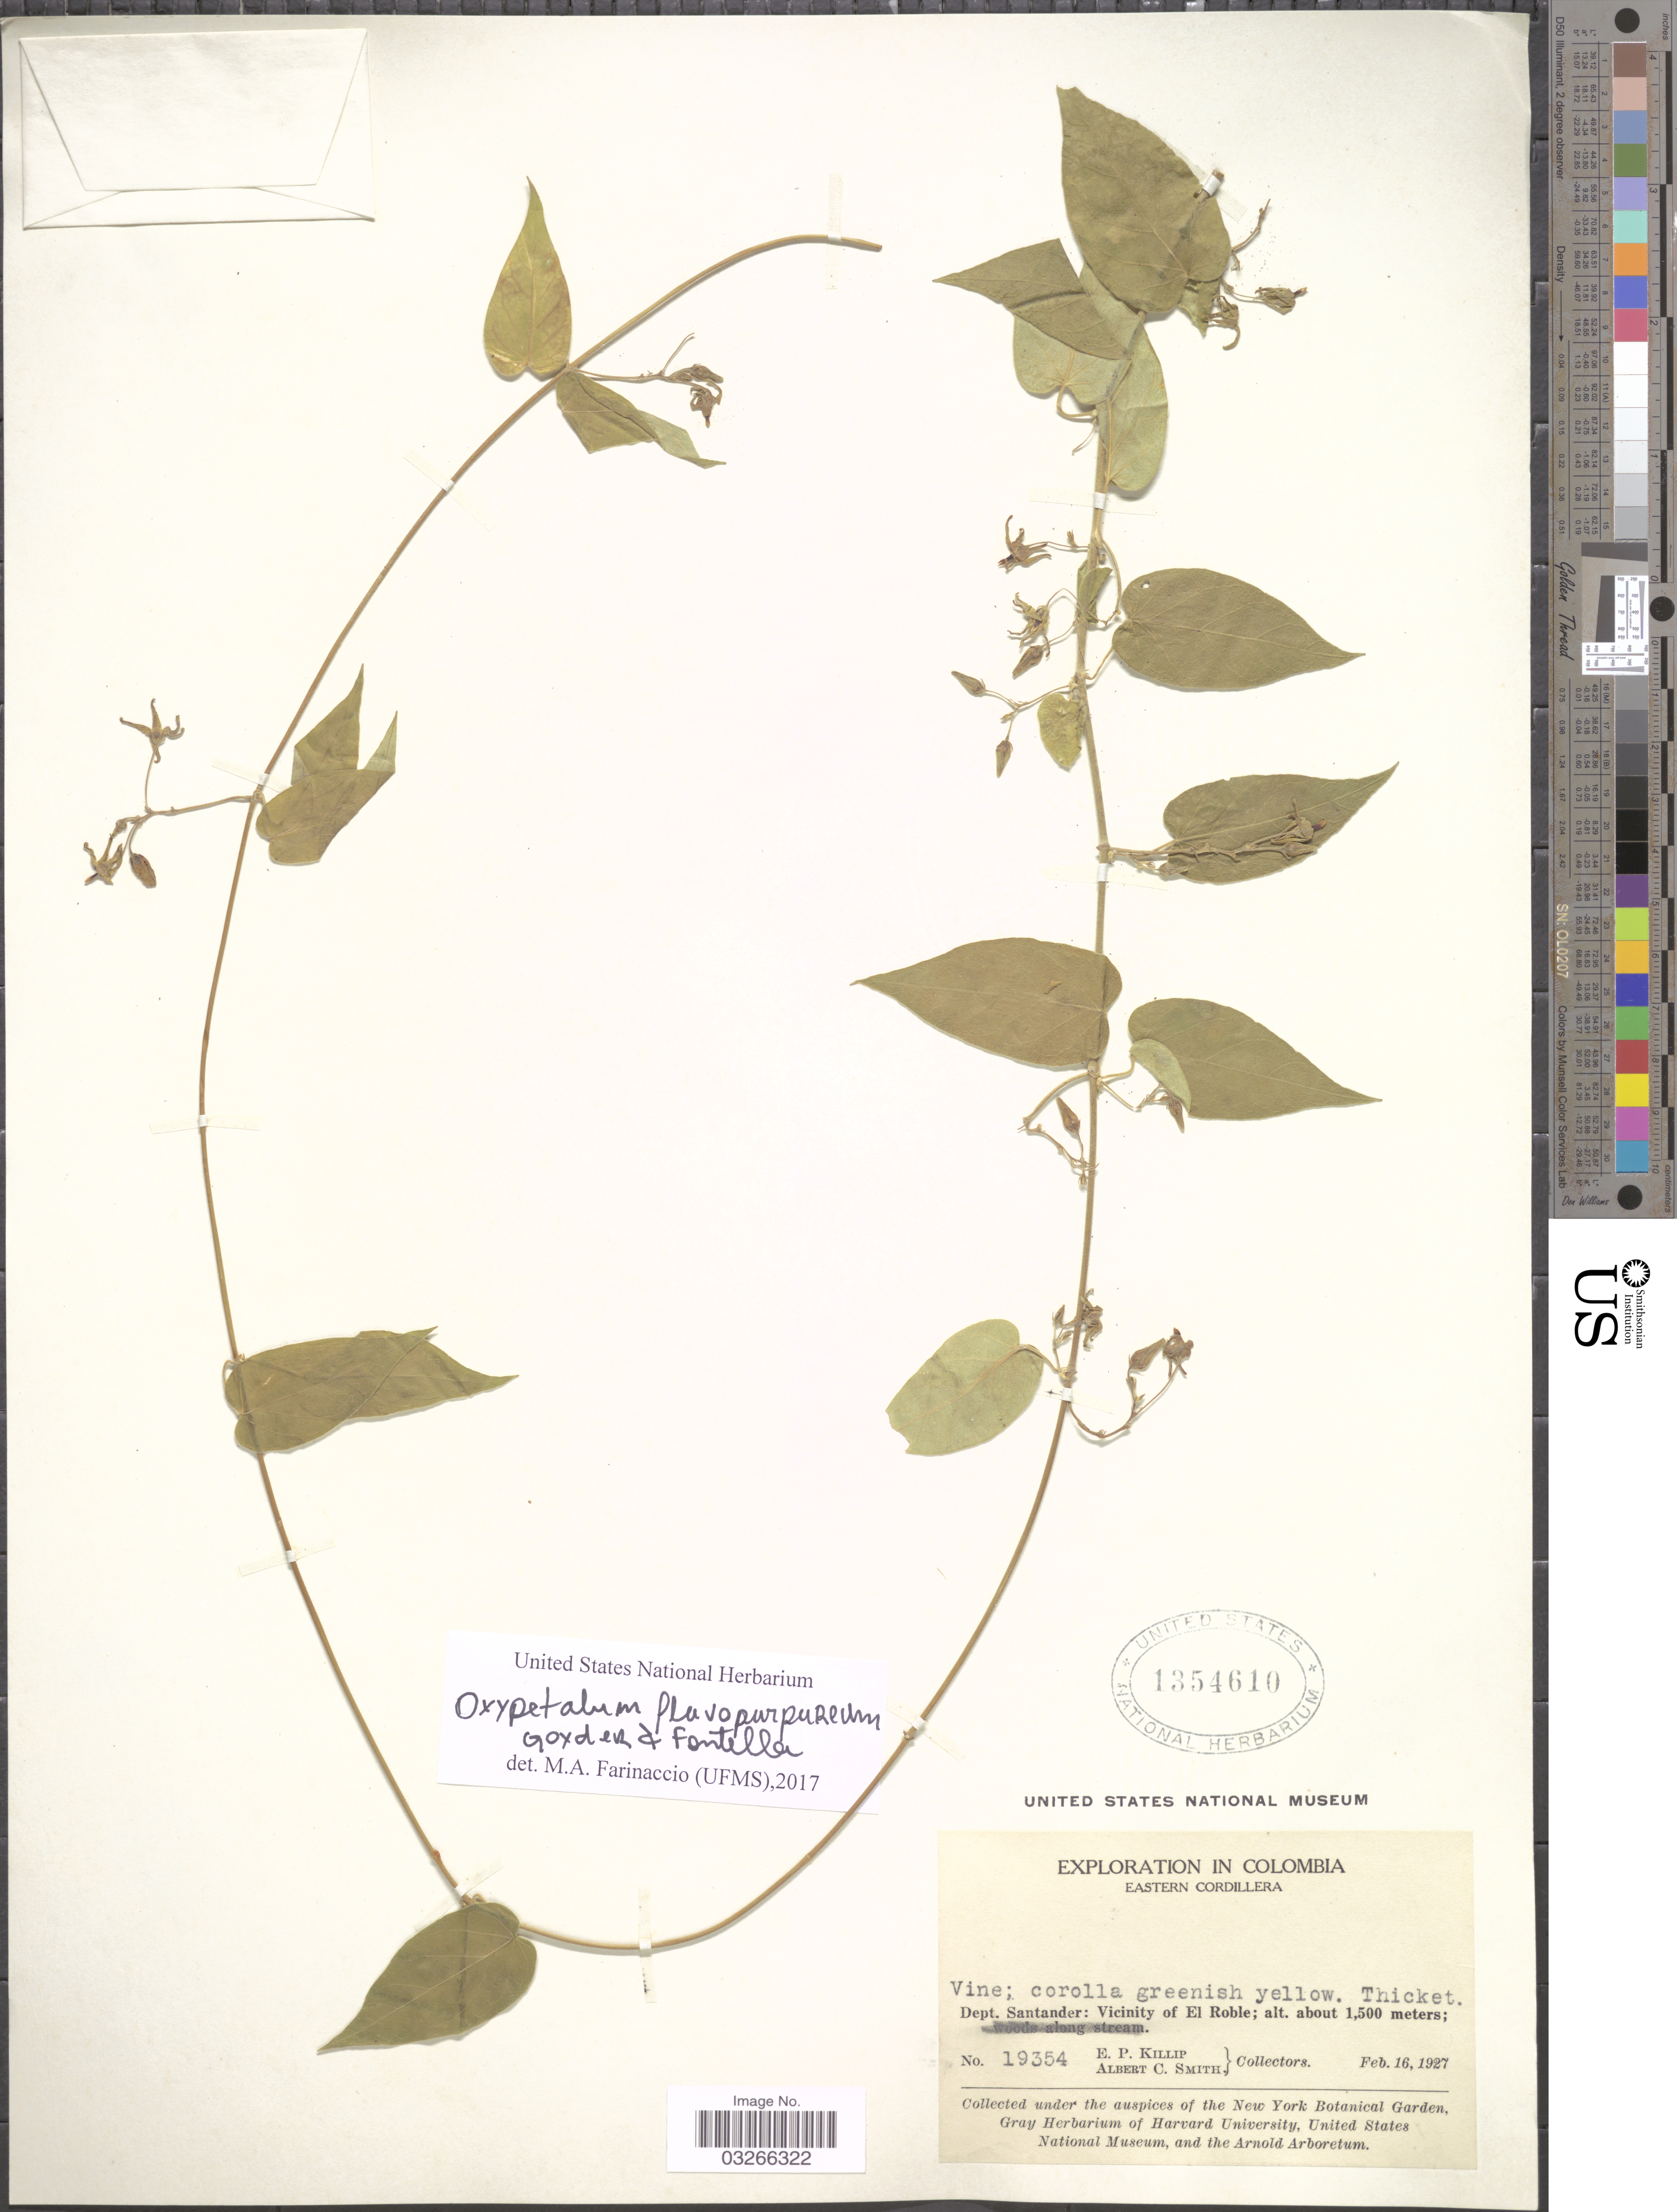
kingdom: Plantae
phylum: Tracheophyta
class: Magnoliopsida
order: Gentianales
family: Apocynaceae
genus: Oxypetalum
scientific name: Oxypetalum flavopurpureum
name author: Goyder & Fontella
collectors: E. P. Killip & A. C. Smith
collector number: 19354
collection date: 1927-02-16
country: Colombia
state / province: Santander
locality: Eastern Cordillera, Dept. Santander: Vicinity of El Roble.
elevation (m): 1500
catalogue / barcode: US 1354610